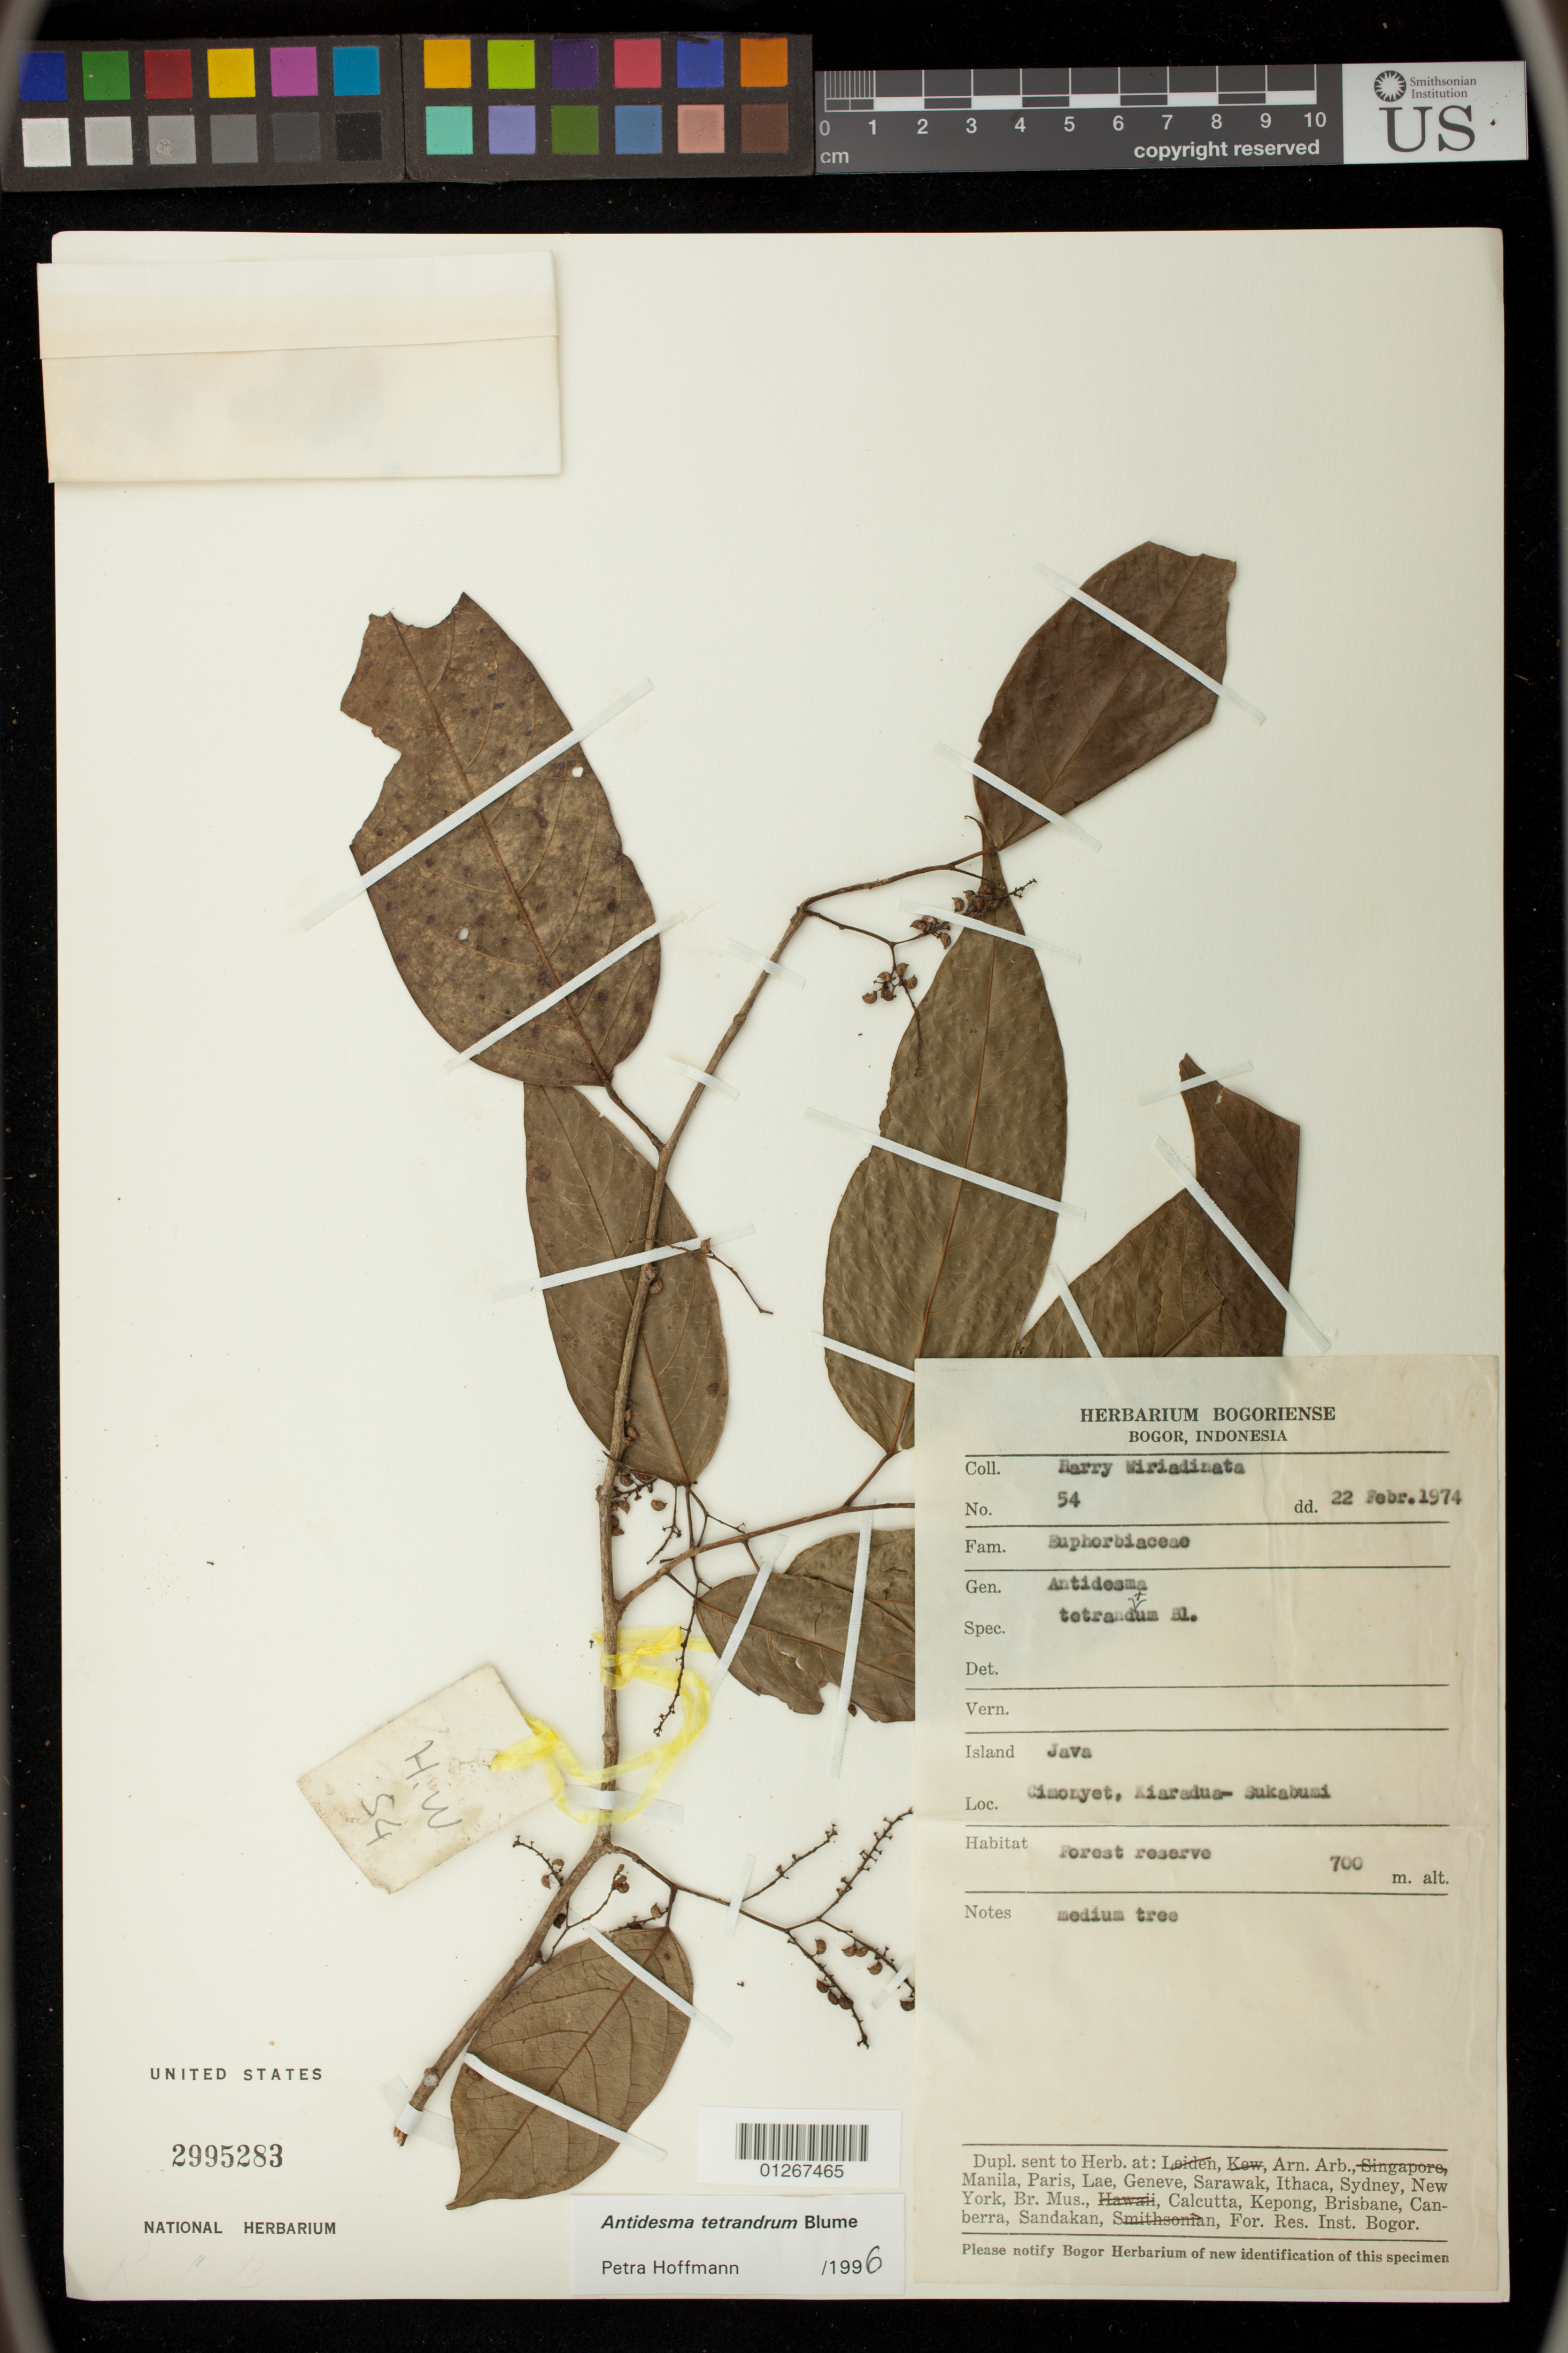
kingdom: Plantae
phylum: Tracheophyta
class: Magnoliopsida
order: Malpighiales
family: Phyllanthaceae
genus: Antidesma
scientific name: Antidesma tetrandrum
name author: Blume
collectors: H. Wiriadinata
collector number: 54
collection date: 1974-02-22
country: Indonesia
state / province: Java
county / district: Jawa Barat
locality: Cimonyet, Kiaradua-Sukabumi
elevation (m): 700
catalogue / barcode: US 2995283